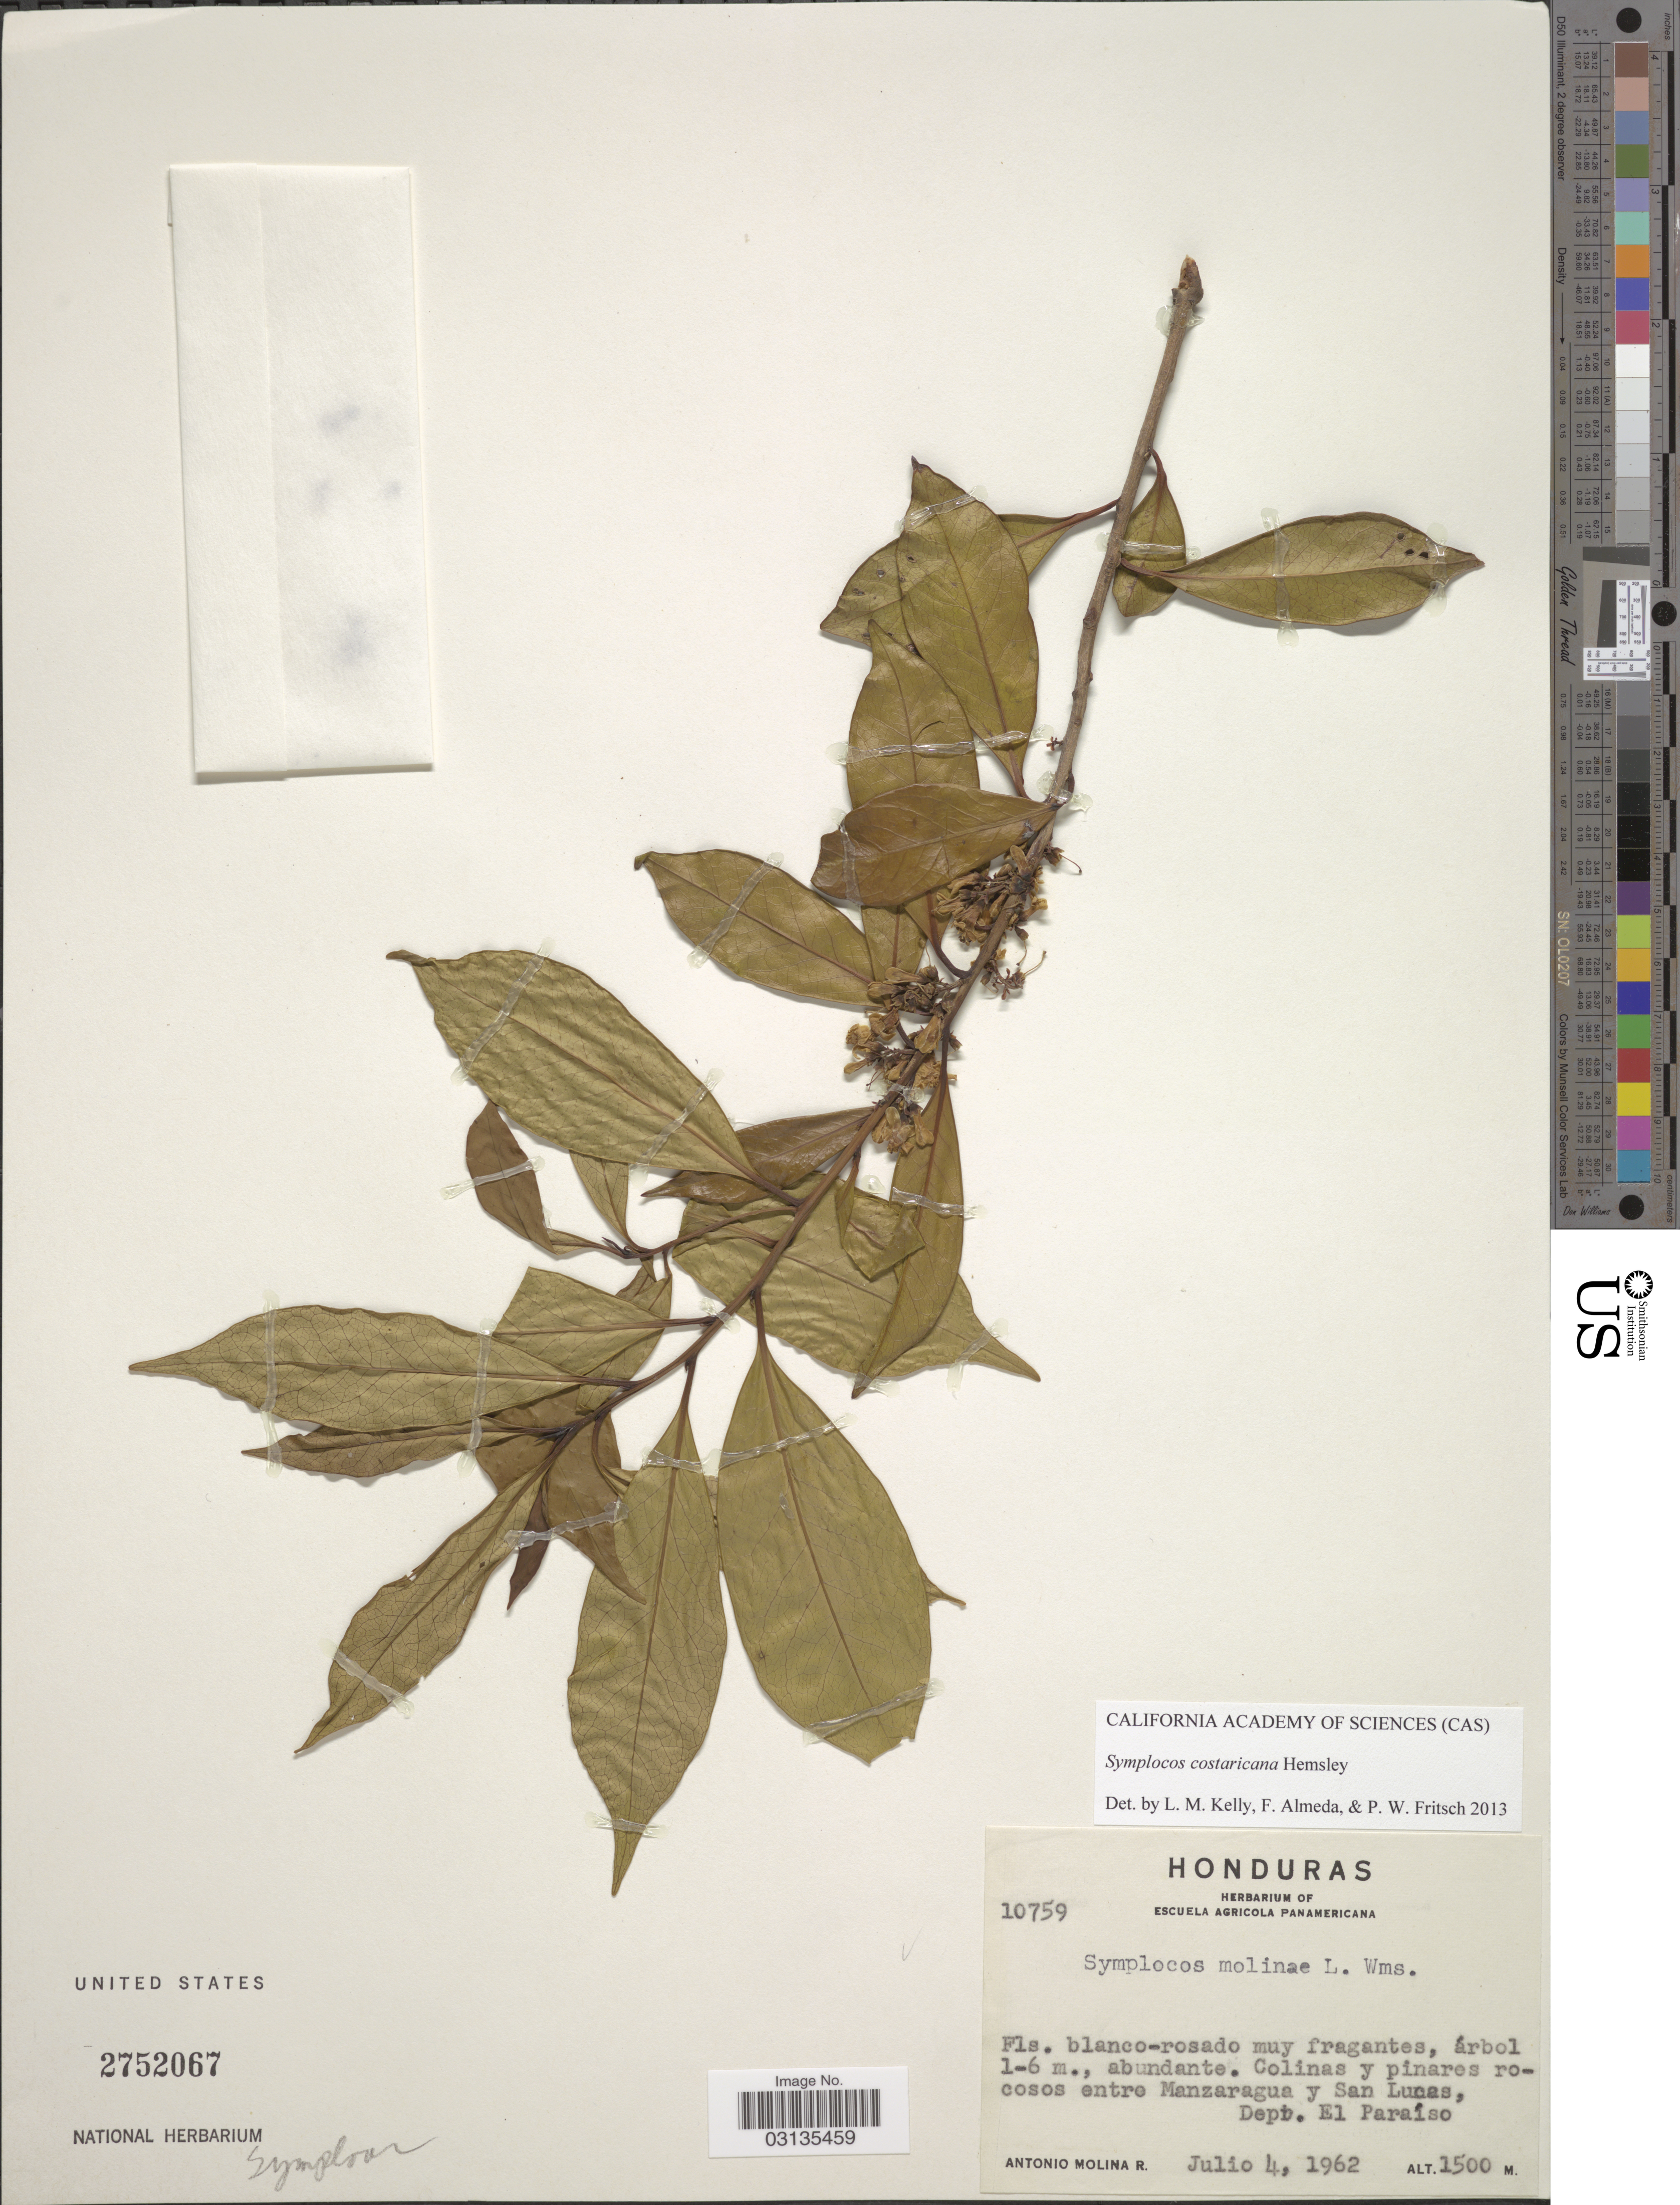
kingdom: Plantae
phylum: Tracheophyta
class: Magnoliopsida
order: Ericales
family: Symplocaceae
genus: Symplocos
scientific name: Symplocos costaricana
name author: Hemsl.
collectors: A. Molina R.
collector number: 10759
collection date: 1962-07-04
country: Honduras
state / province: El Paraíso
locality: Colinas y pinares rocosos entre Manzaragua y San Lucas, Dept. El Paraíso.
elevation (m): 1500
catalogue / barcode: US 2752067